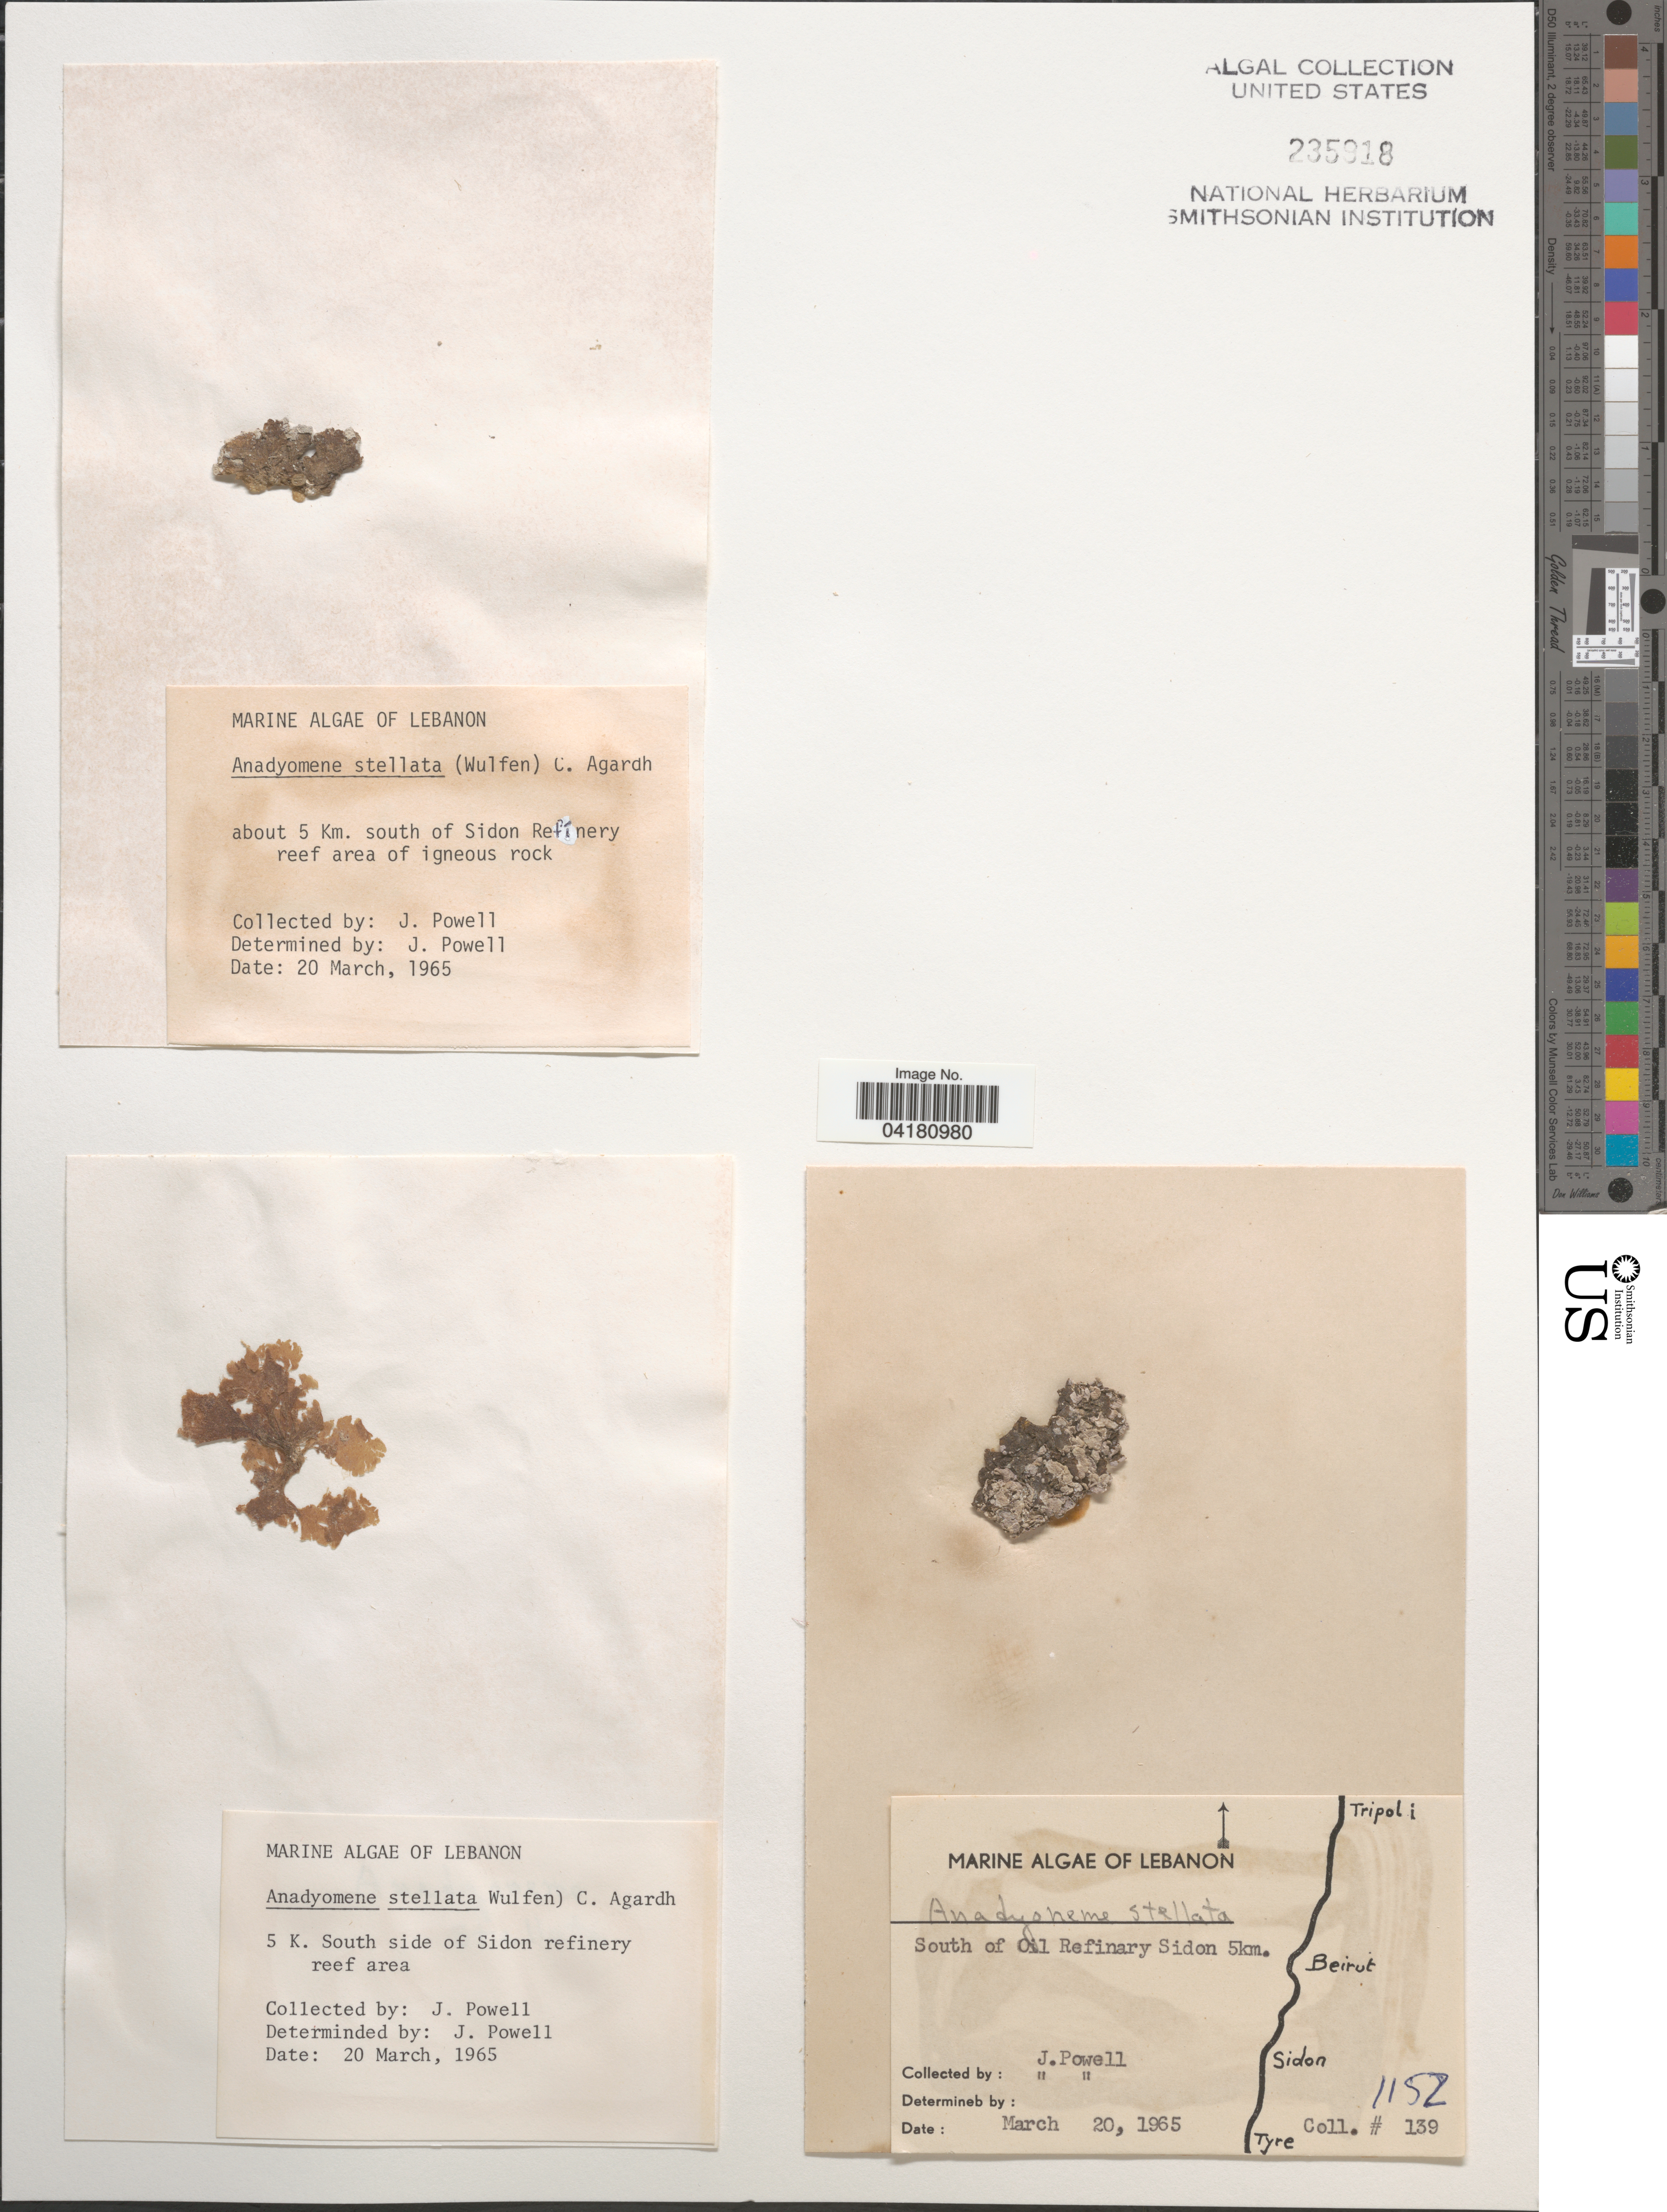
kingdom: Plantae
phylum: Chlorophyta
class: Ulvophyceae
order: Cladophorales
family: Anadyomenaceae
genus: Anadyomene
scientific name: Anadyomene stellata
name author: (Wulfen) C. Agardh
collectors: J. Powell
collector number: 139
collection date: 1965-03-20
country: Lebanon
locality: South of Oil Refinary Sidon 5km. Reef area.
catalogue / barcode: US 235918